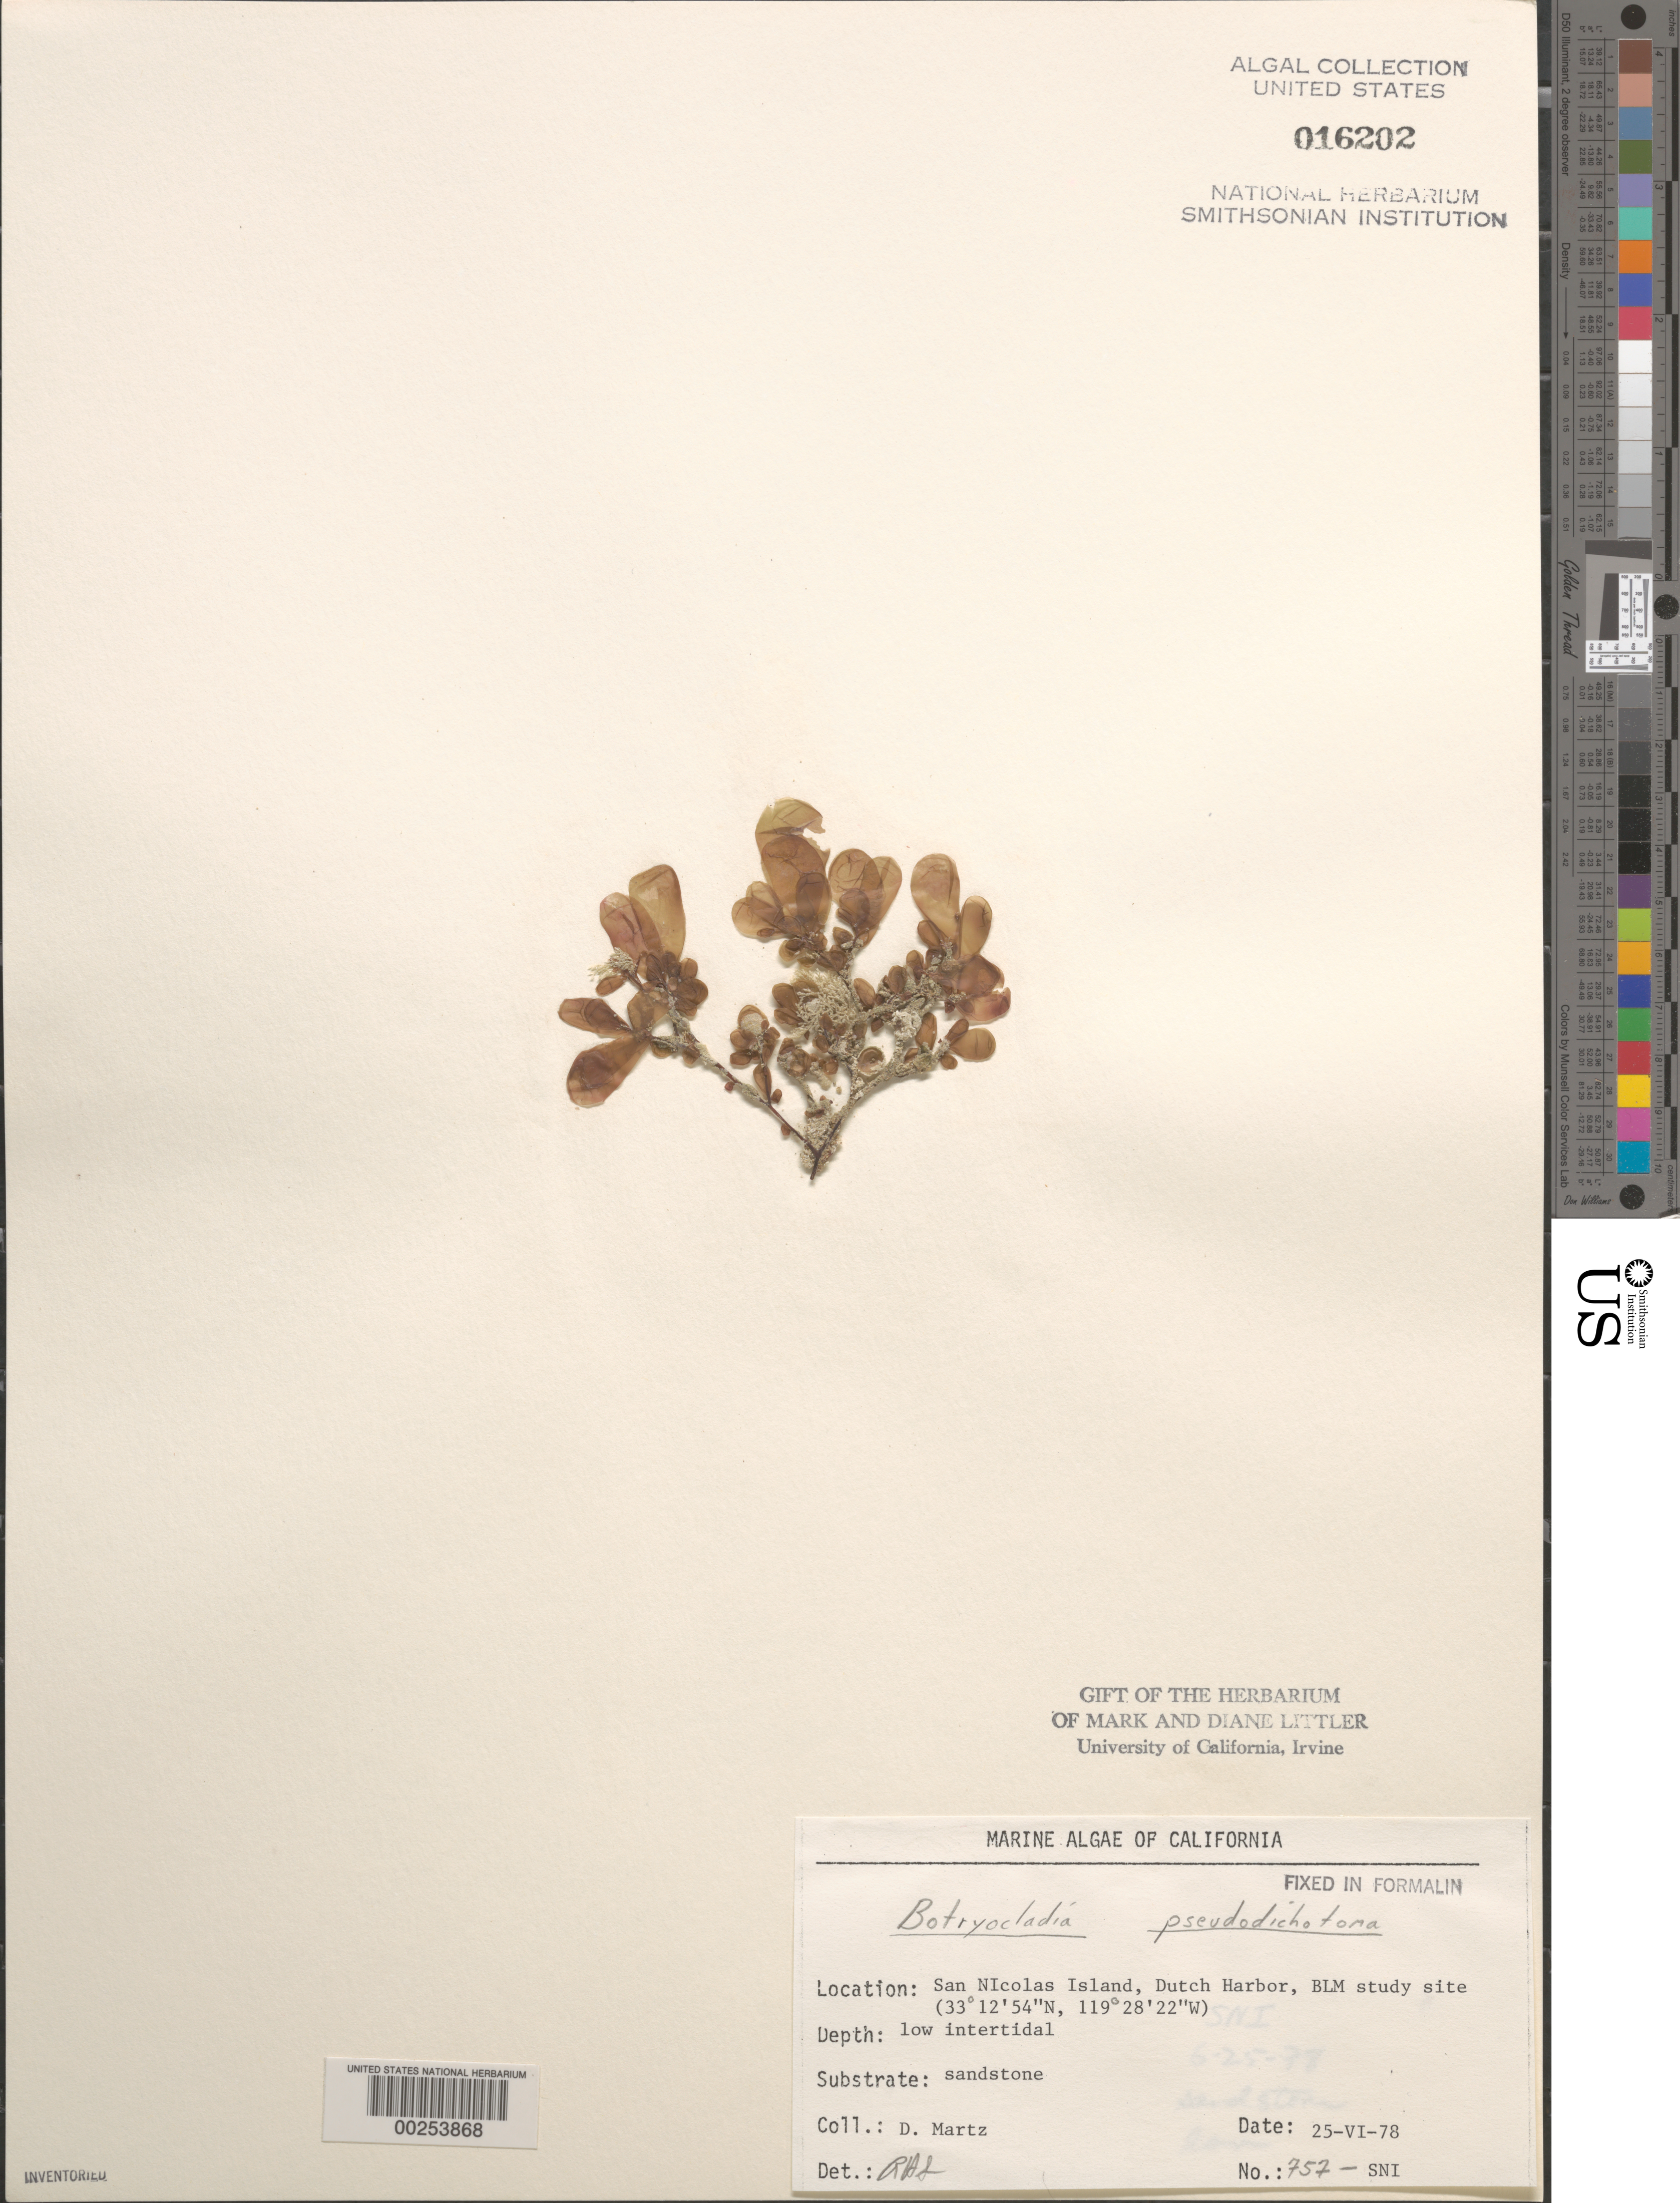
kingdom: Plantae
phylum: Rhodophyta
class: Florideophyceae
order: Rhodymeniales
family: Rhodymeniaceae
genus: Botryocladia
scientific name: Botryocladia pseudodichotoma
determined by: Sims, Robert H.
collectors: D. Martz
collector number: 757-sni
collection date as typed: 25 Jun 1978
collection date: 1978-06-25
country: United States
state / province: California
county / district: Ventura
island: San Nicolas Island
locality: Dutch Harbor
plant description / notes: BLM-SOCALBIGHT Rocky Intertidal Survey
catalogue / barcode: US 16202